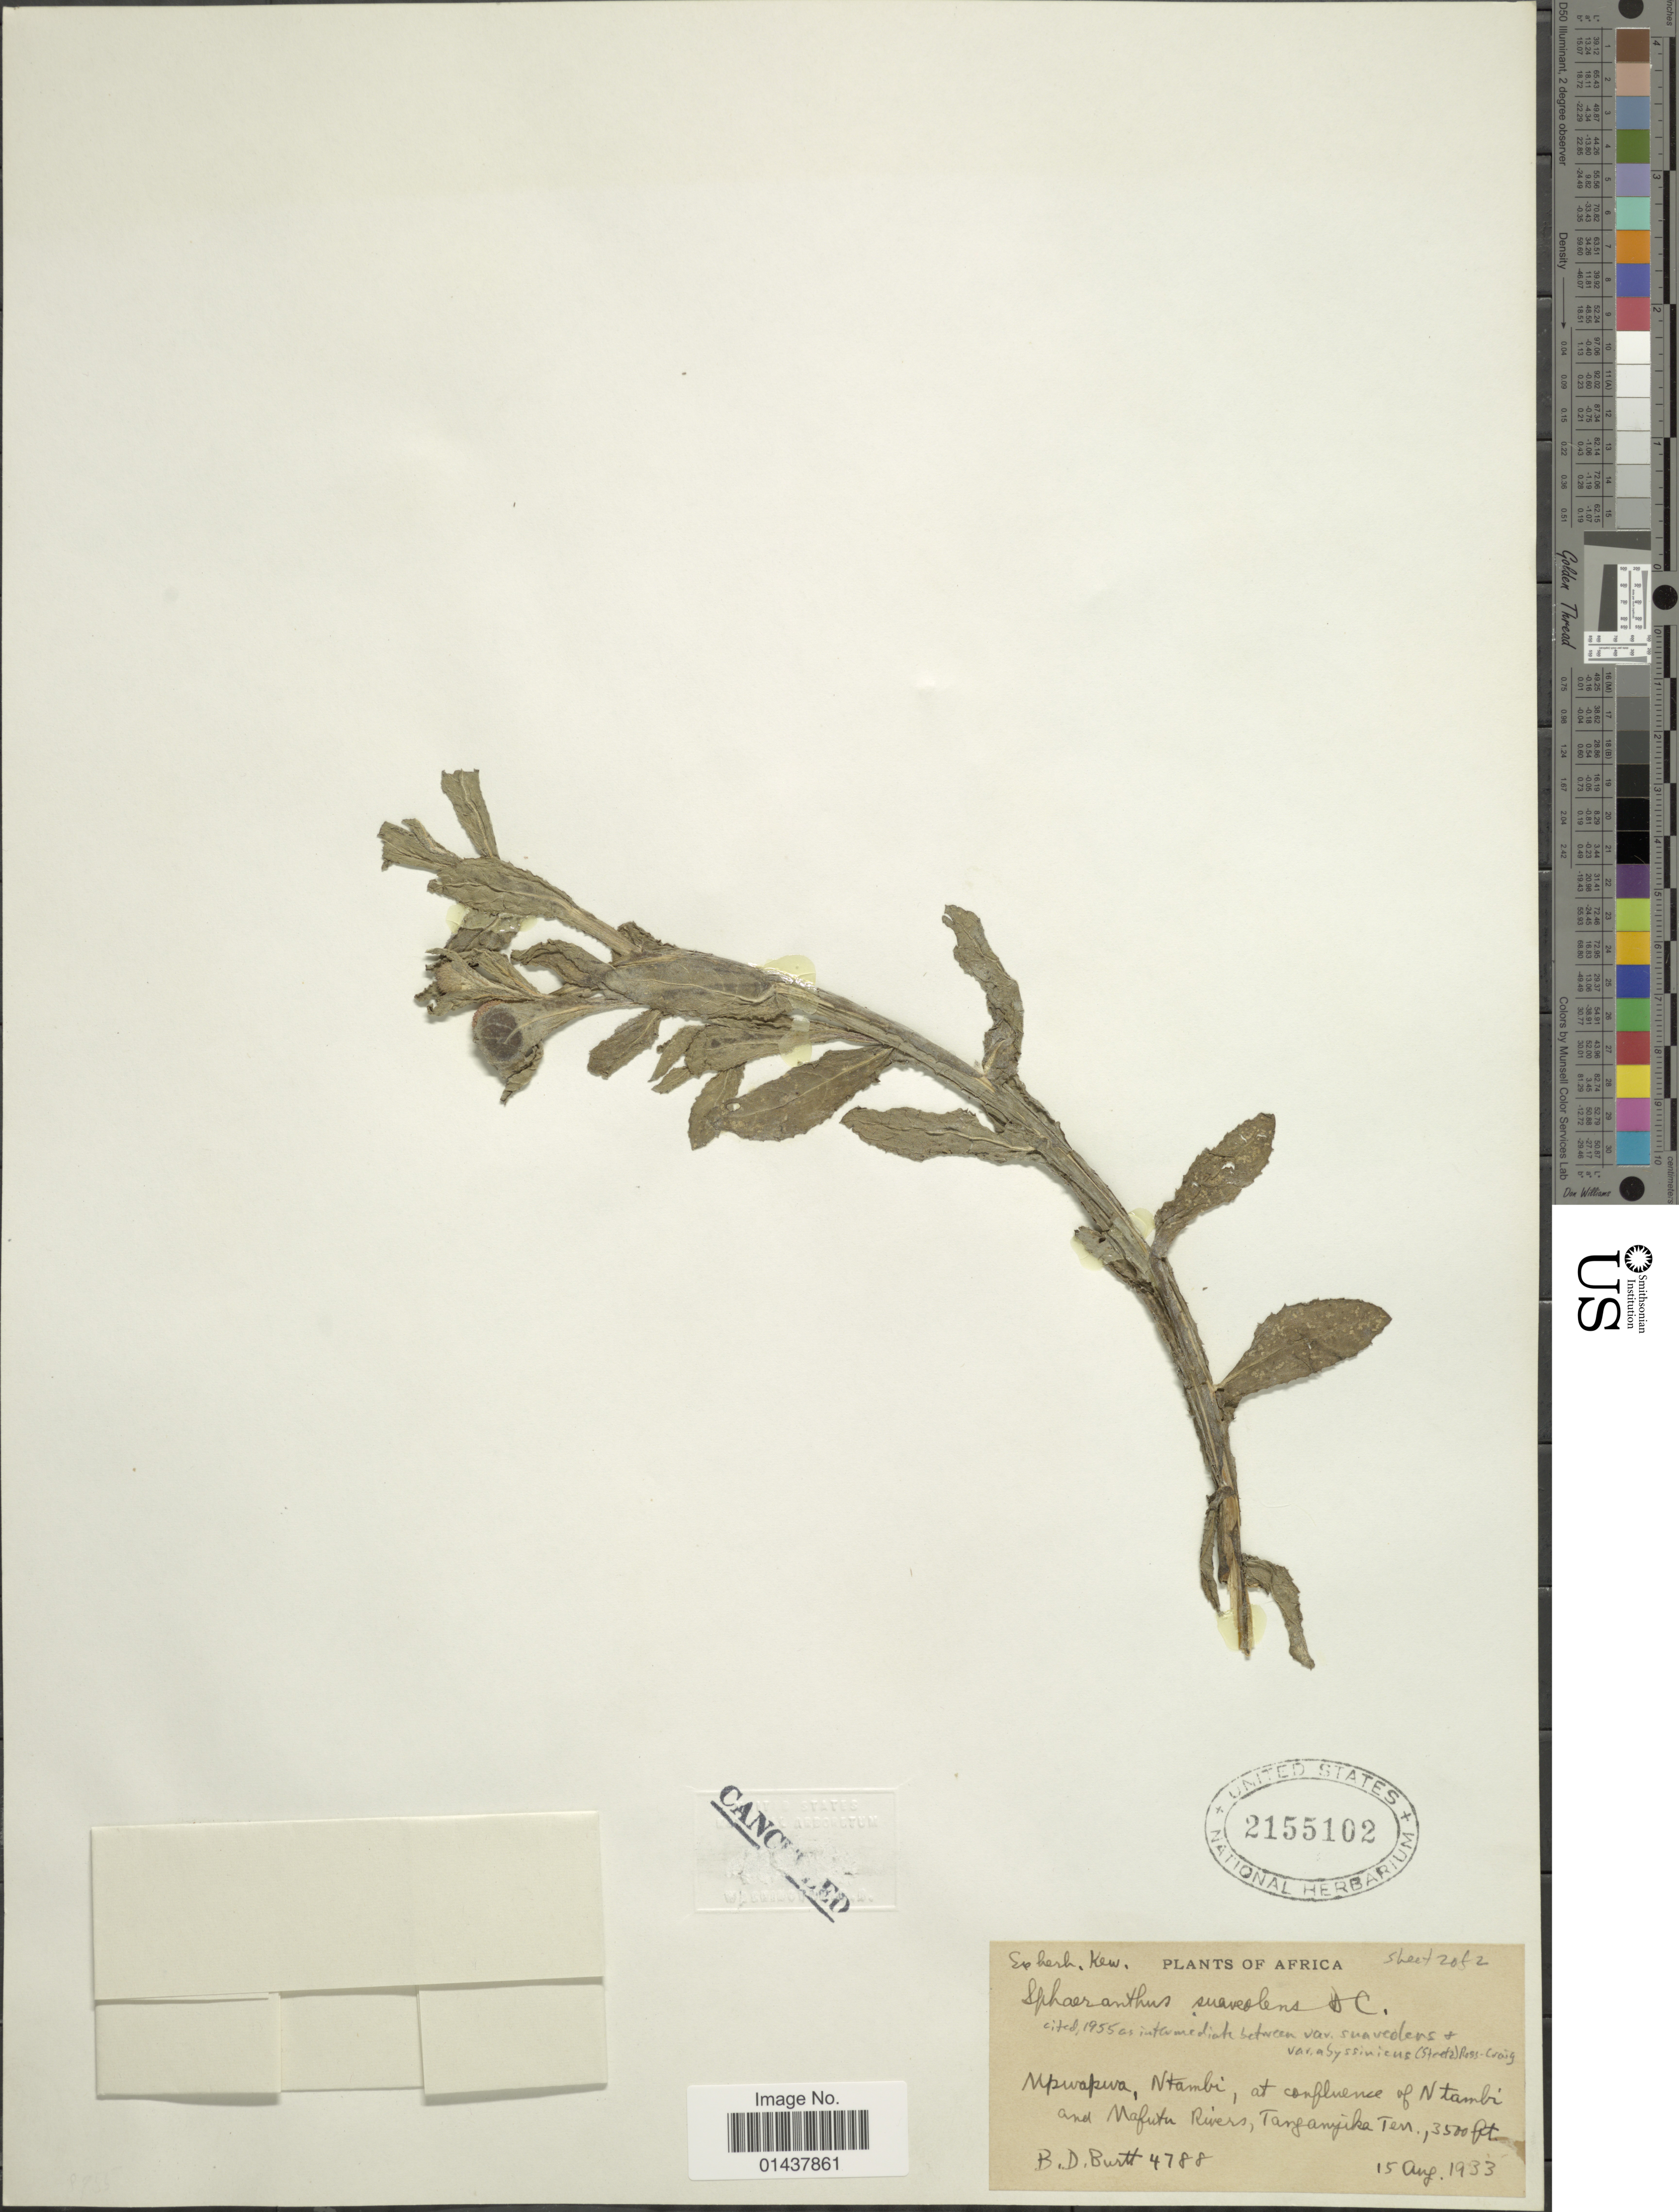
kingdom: Plantae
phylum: Tracheophyta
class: Magnoliopsida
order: Asterales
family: Asteraceae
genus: Sphaeranthus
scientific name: Sphaeranthus suaveolens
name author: (Forssk.) DC.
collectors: B. D. Burtt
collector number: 4788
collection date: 1933-08-15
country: Tanzania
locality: Mpwapwa, Ntambi. at confluence of Ntambi and Mafutu rivers, Tanganyika Territory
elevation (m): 1067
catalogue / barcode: US 2155102